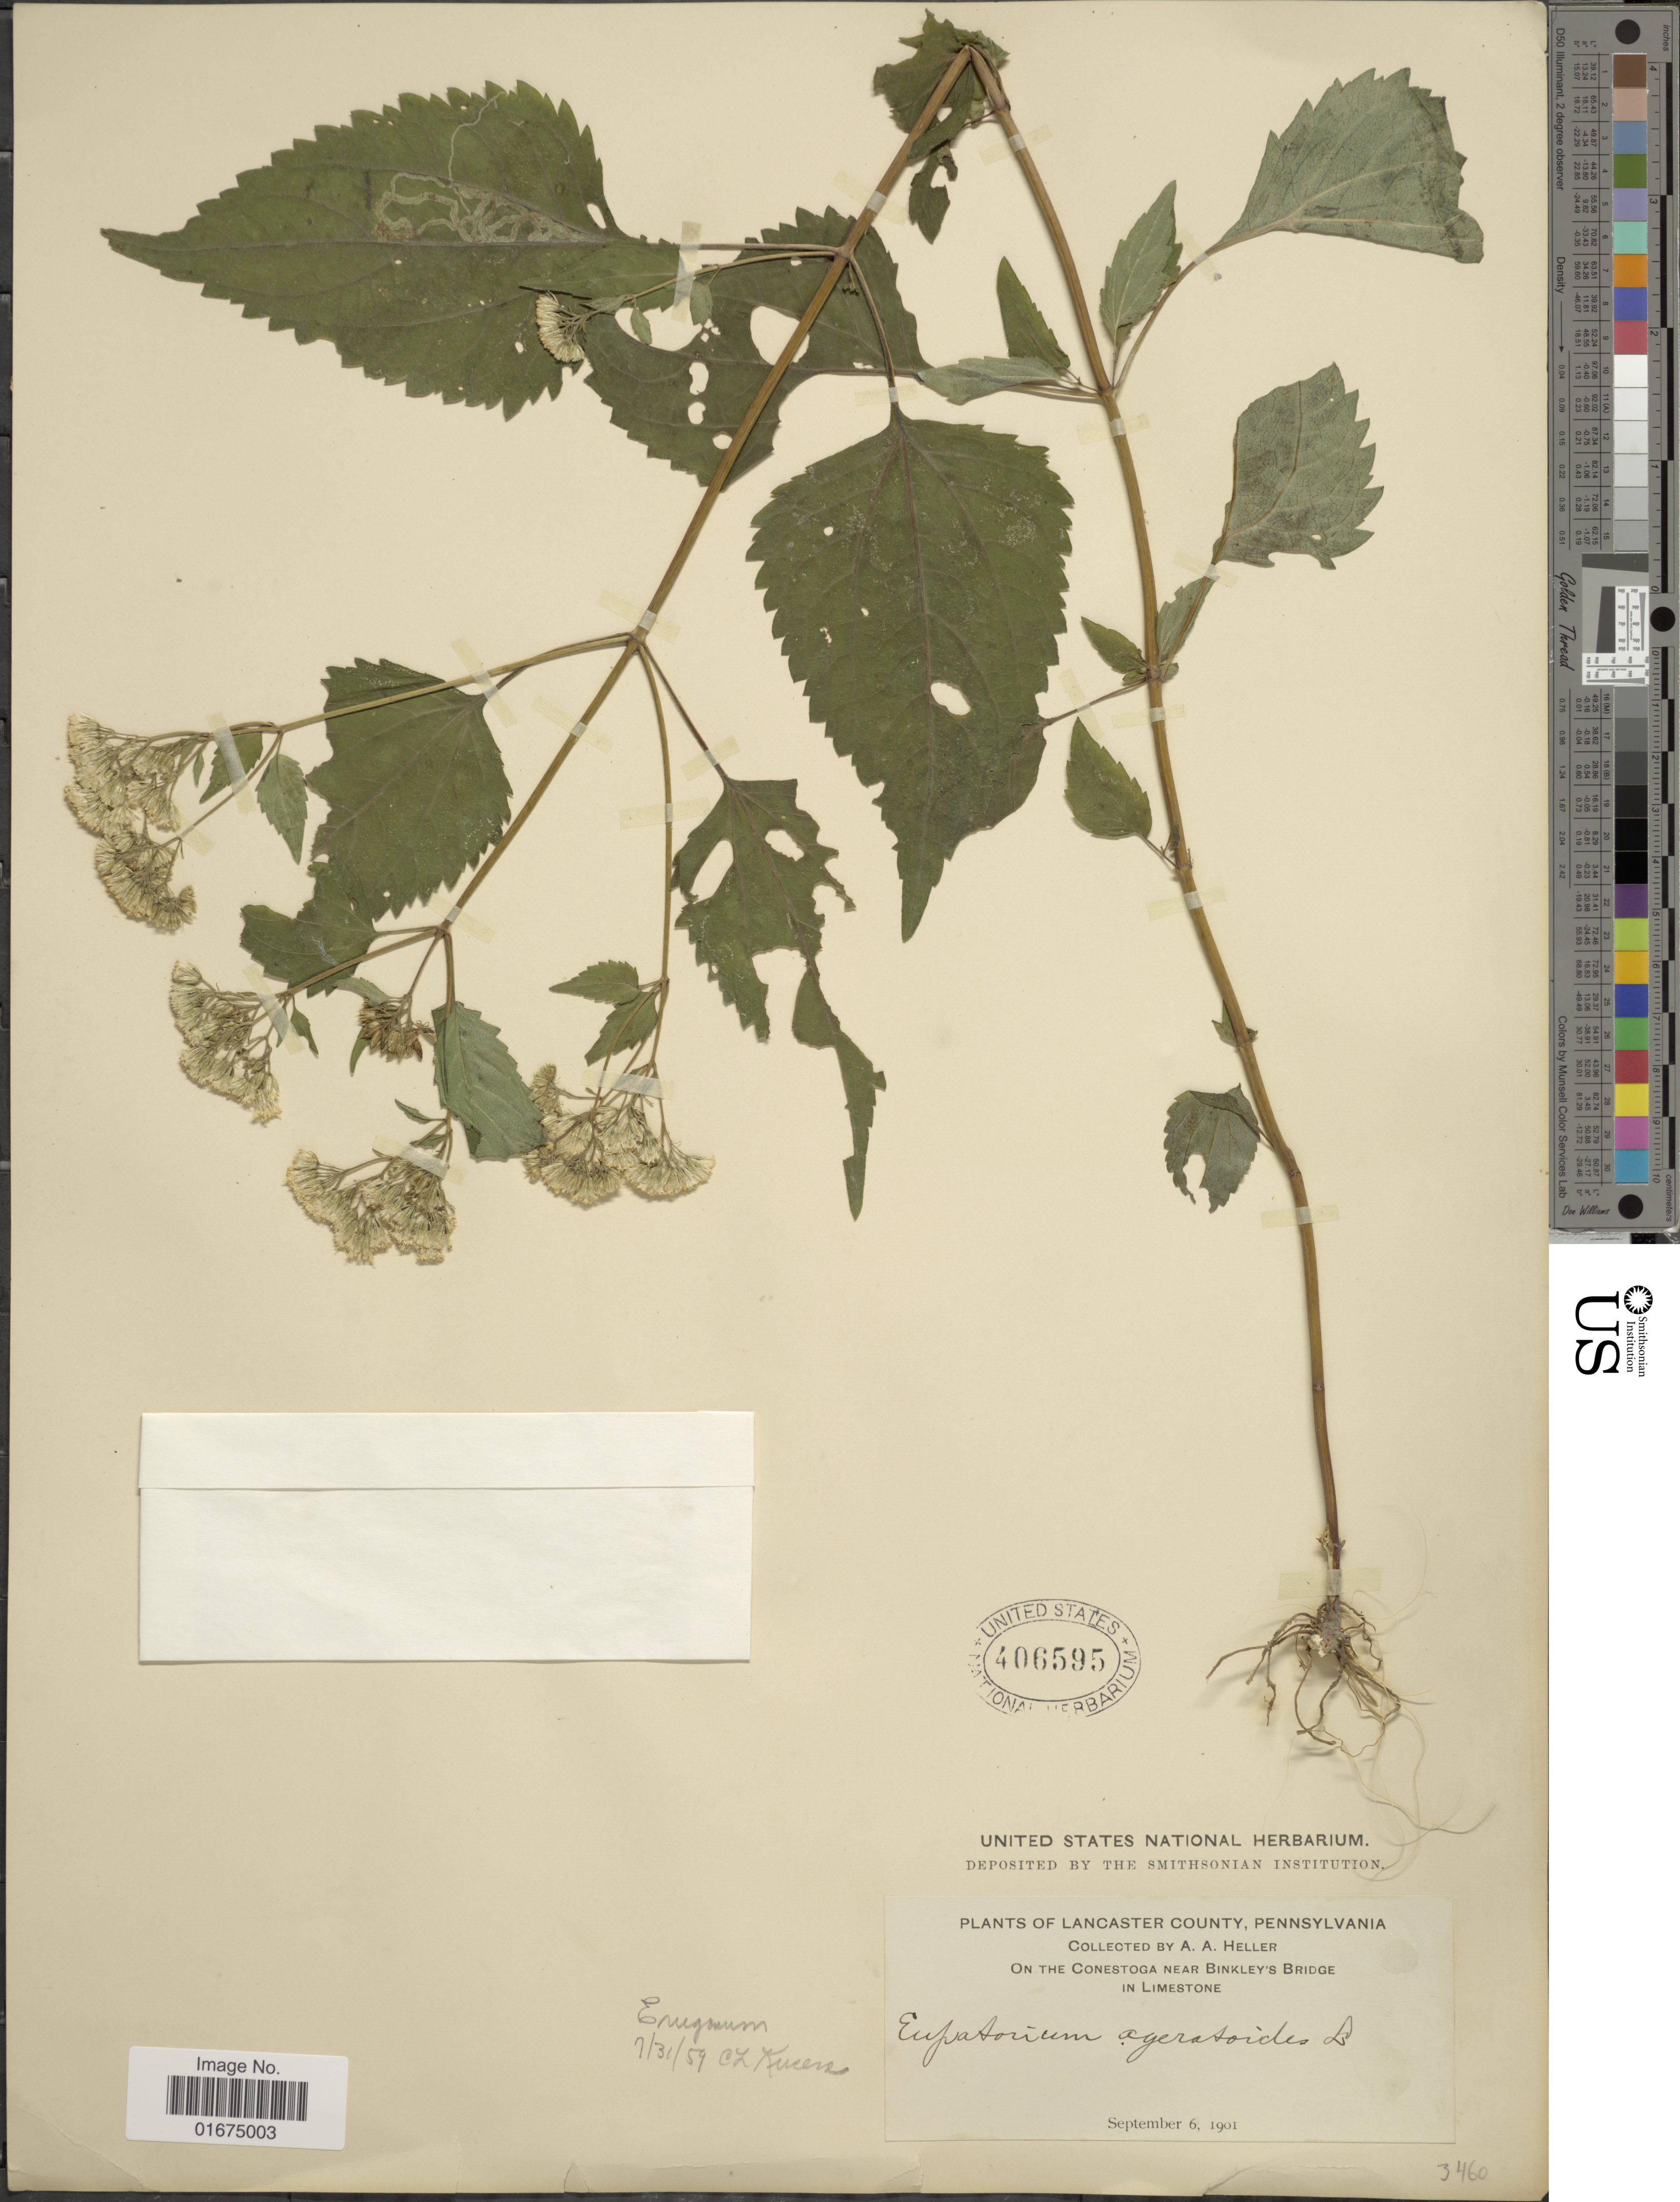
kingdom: Plantae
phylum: Tracheophyta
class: Magnoliopsida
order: Asterales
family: Asteraceae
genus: Ageratina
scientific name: Ageratina altissima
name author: (L.) R.M. King & H. Rob.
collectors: A. A. Heller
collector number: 3460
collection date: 1901-09-06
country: United States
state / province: Pennsylvania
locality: Lancaster County, On the Conestoga near Binkley's Bridge in Limestone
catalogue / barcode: US 406595